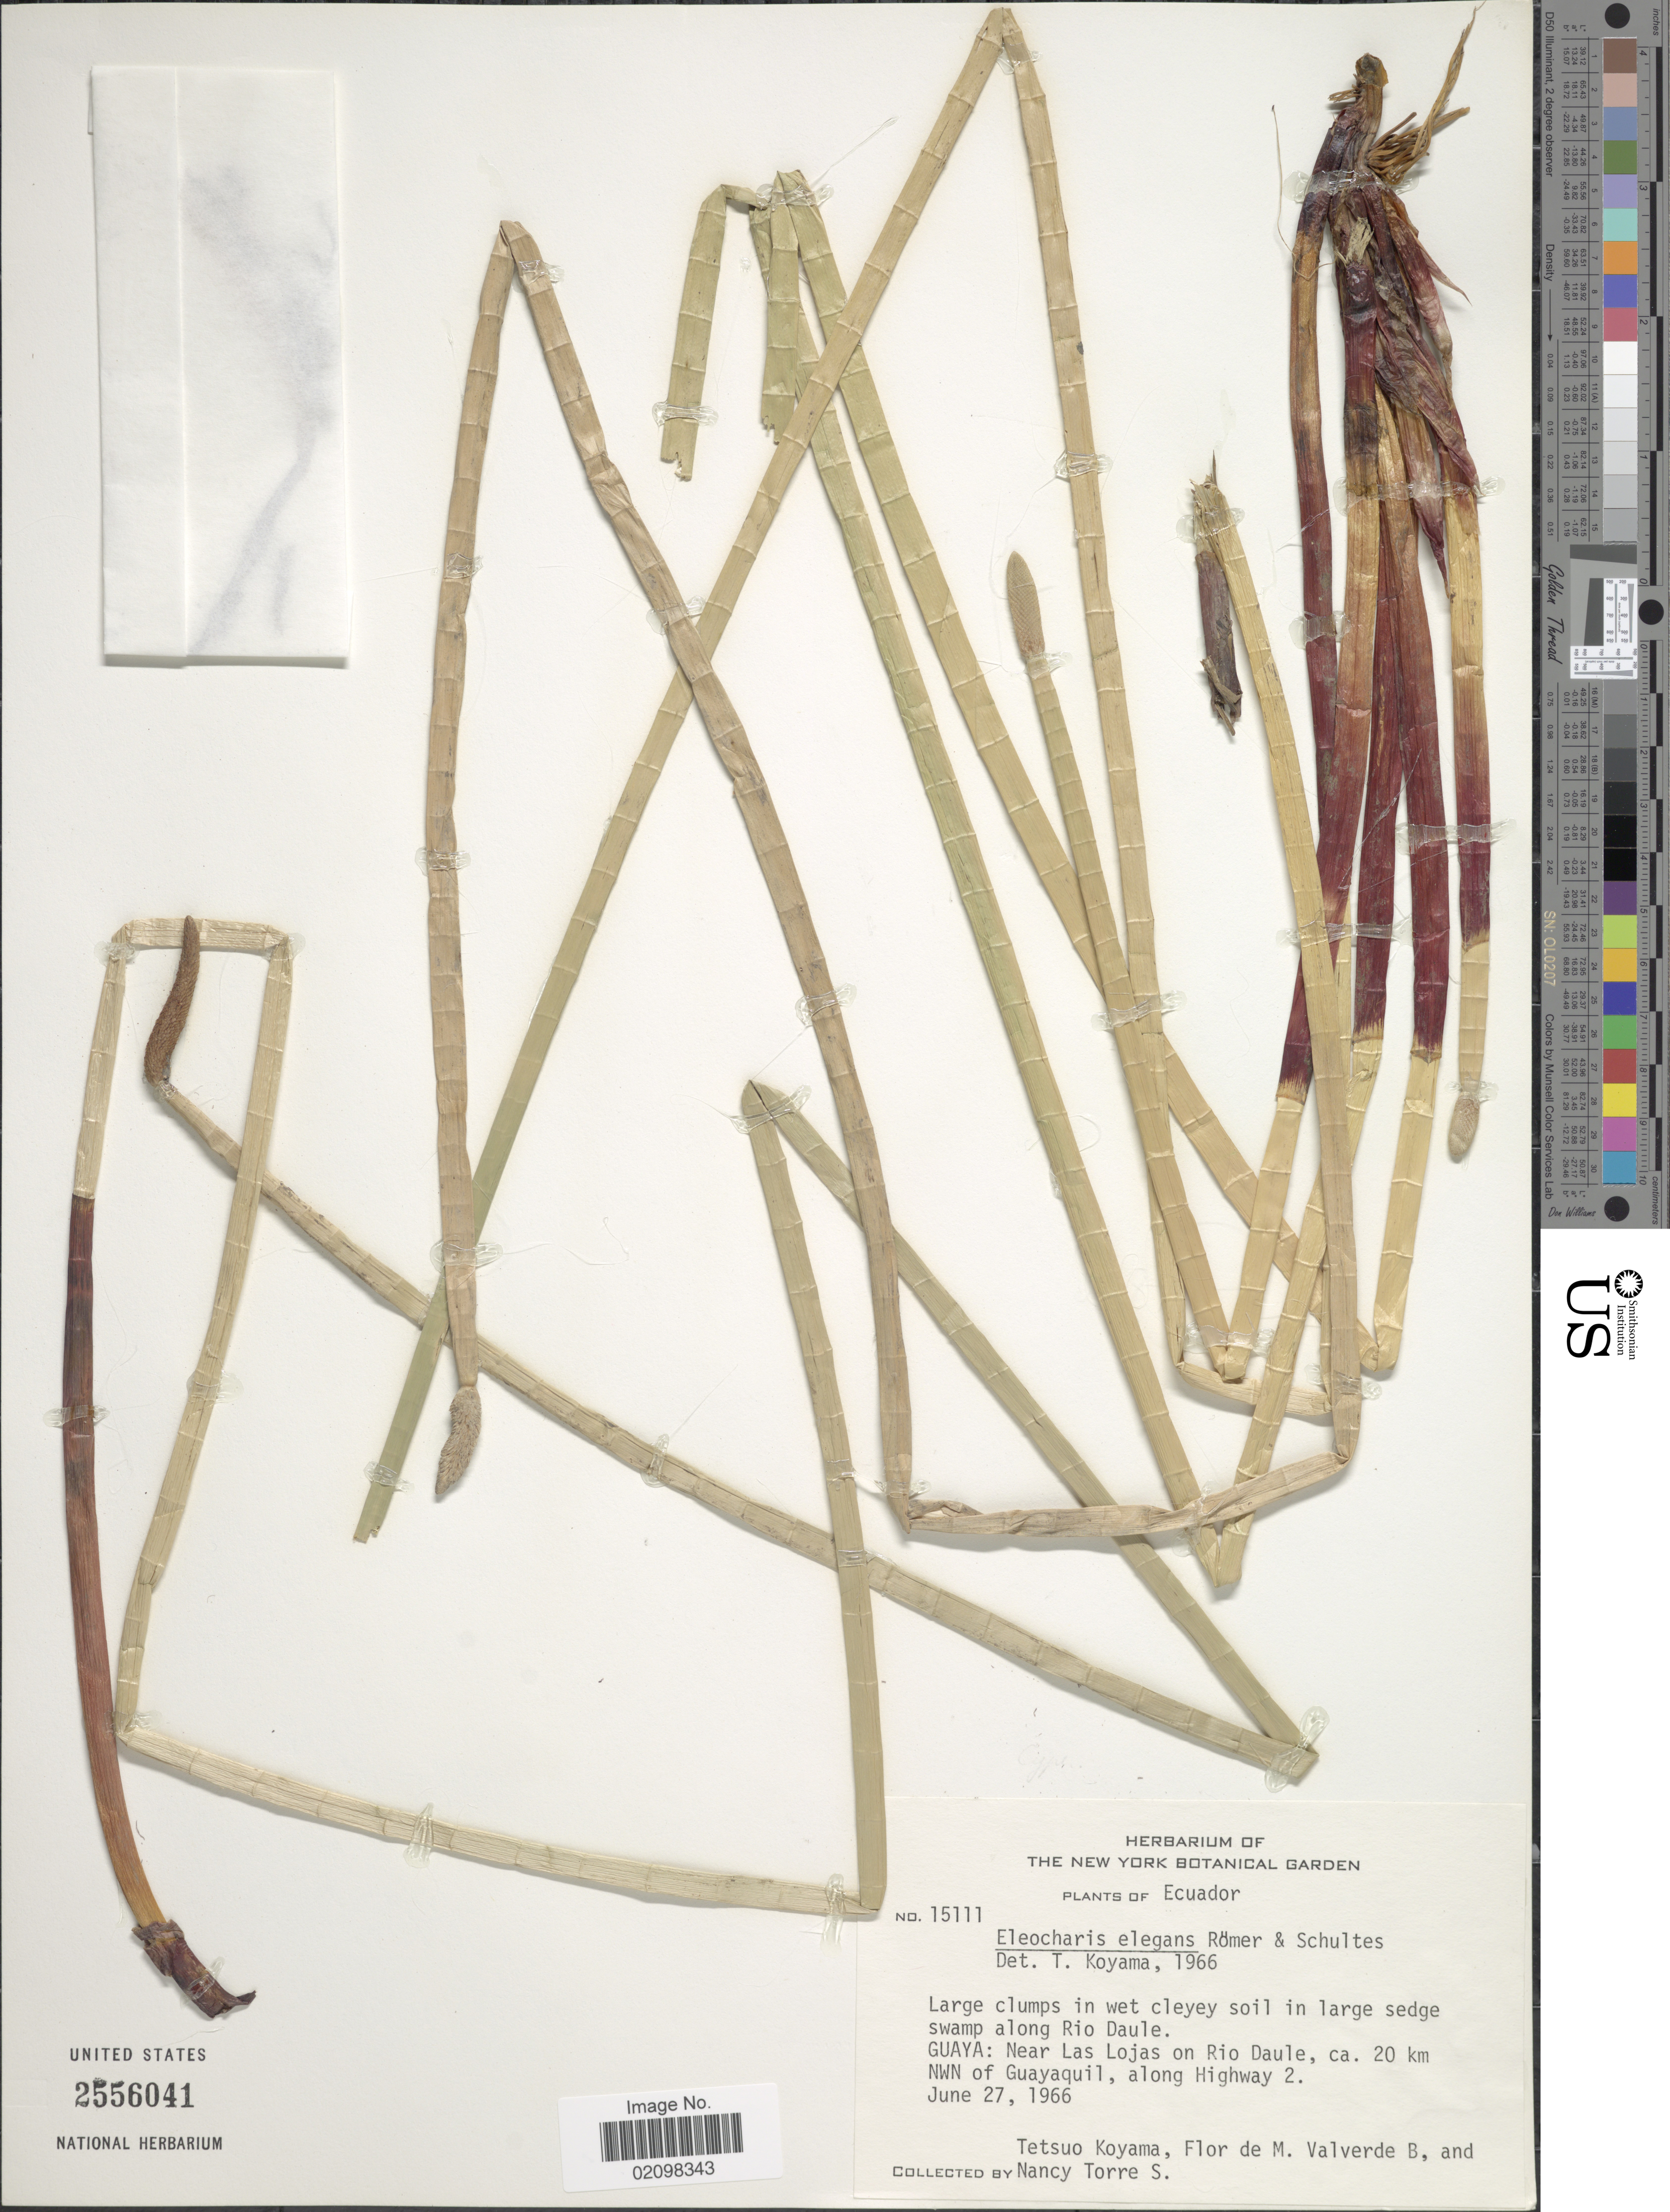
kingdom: Plantae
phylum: Tracheophyta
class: Liliopsida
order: Poales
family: Cyperaceae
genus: Eleocharis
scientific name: Eleocharis elegans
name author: (Kunth) Roem. & Schult.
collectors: T. Koyama, F. M. Valverde & N. Torre S.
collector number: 15111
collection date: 1966-06-27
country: Ecuador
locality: Guaya: Near Las Lojas on Rio Daule, ca. 20 km NWN of Guayquil, along Highway 2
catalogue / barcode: US 2556041